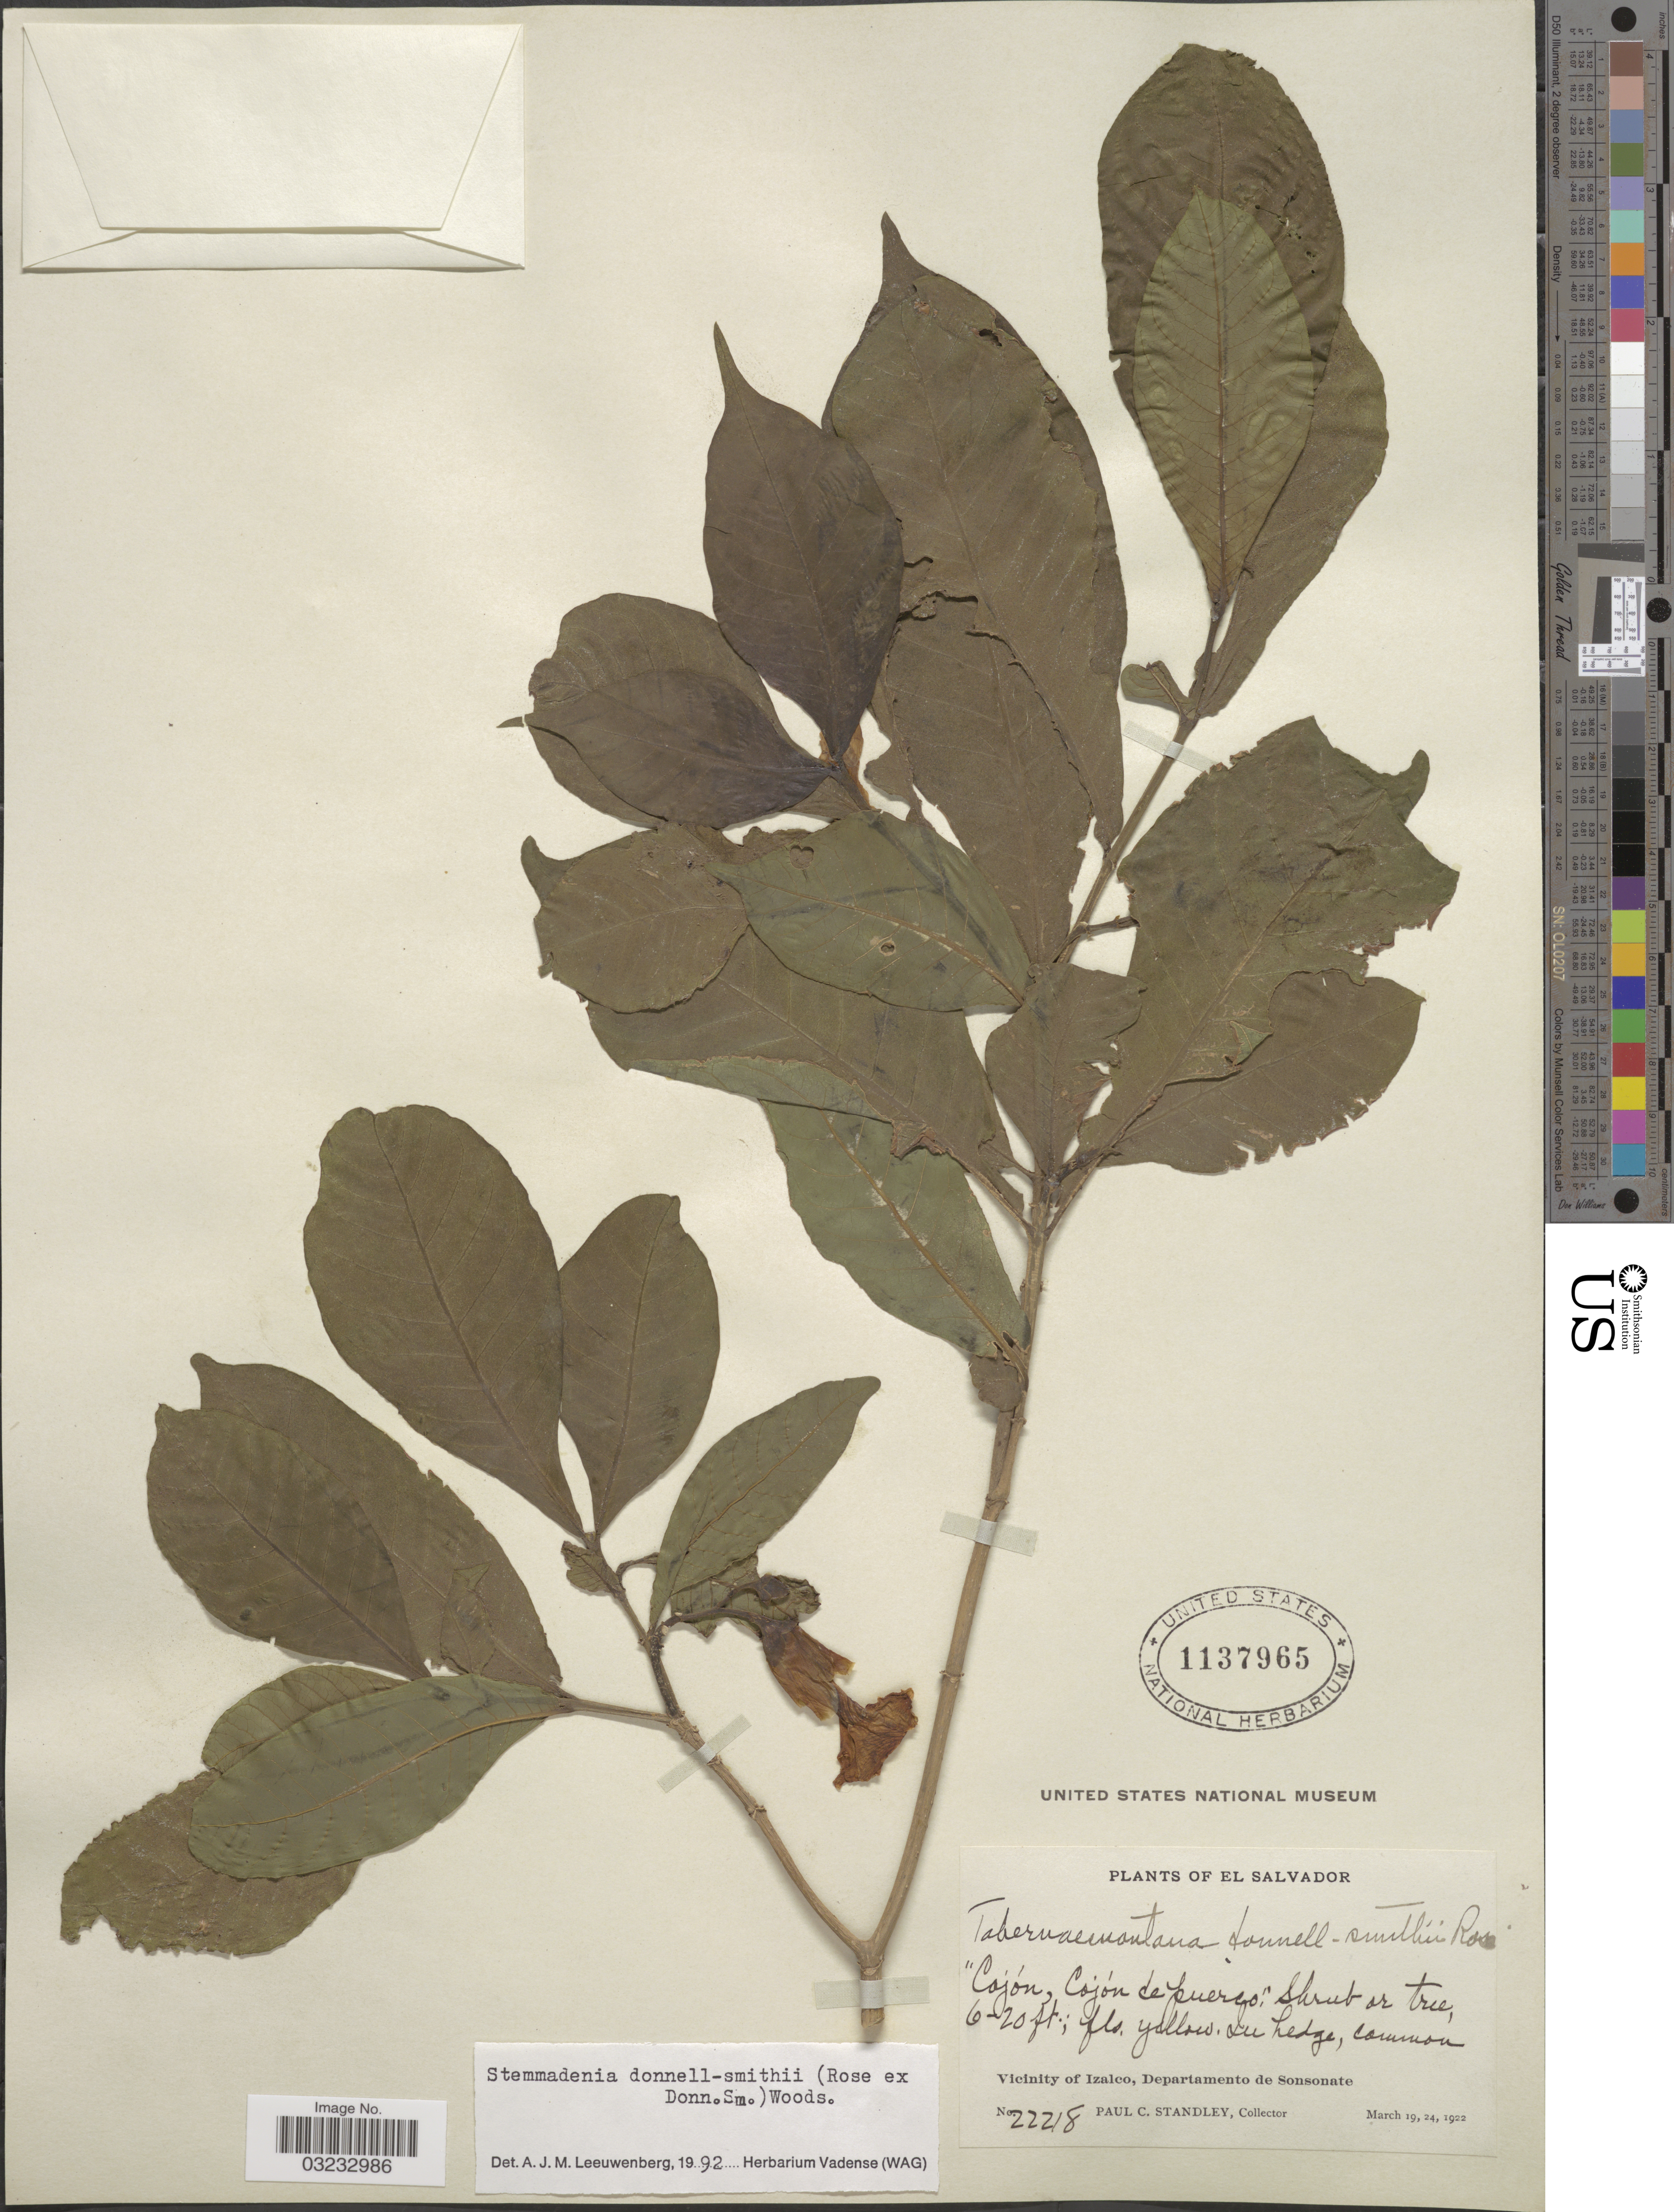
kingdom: Plantae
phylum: Tracheophyta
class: Magnoliopsida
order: Gentianales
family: Apocynaceae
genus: Stemmadenia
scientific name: Stemmadenia donnell-smithii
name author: (Rose ex Donn. Sm.) Woodson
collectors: P. C. Standley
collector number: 22218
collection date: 1922-03-19/1922-03-24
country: El Salvador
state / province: Sonsonate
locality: Vicinity of Izalco, Departamento de Sonsonate.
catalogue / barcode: US 1137965